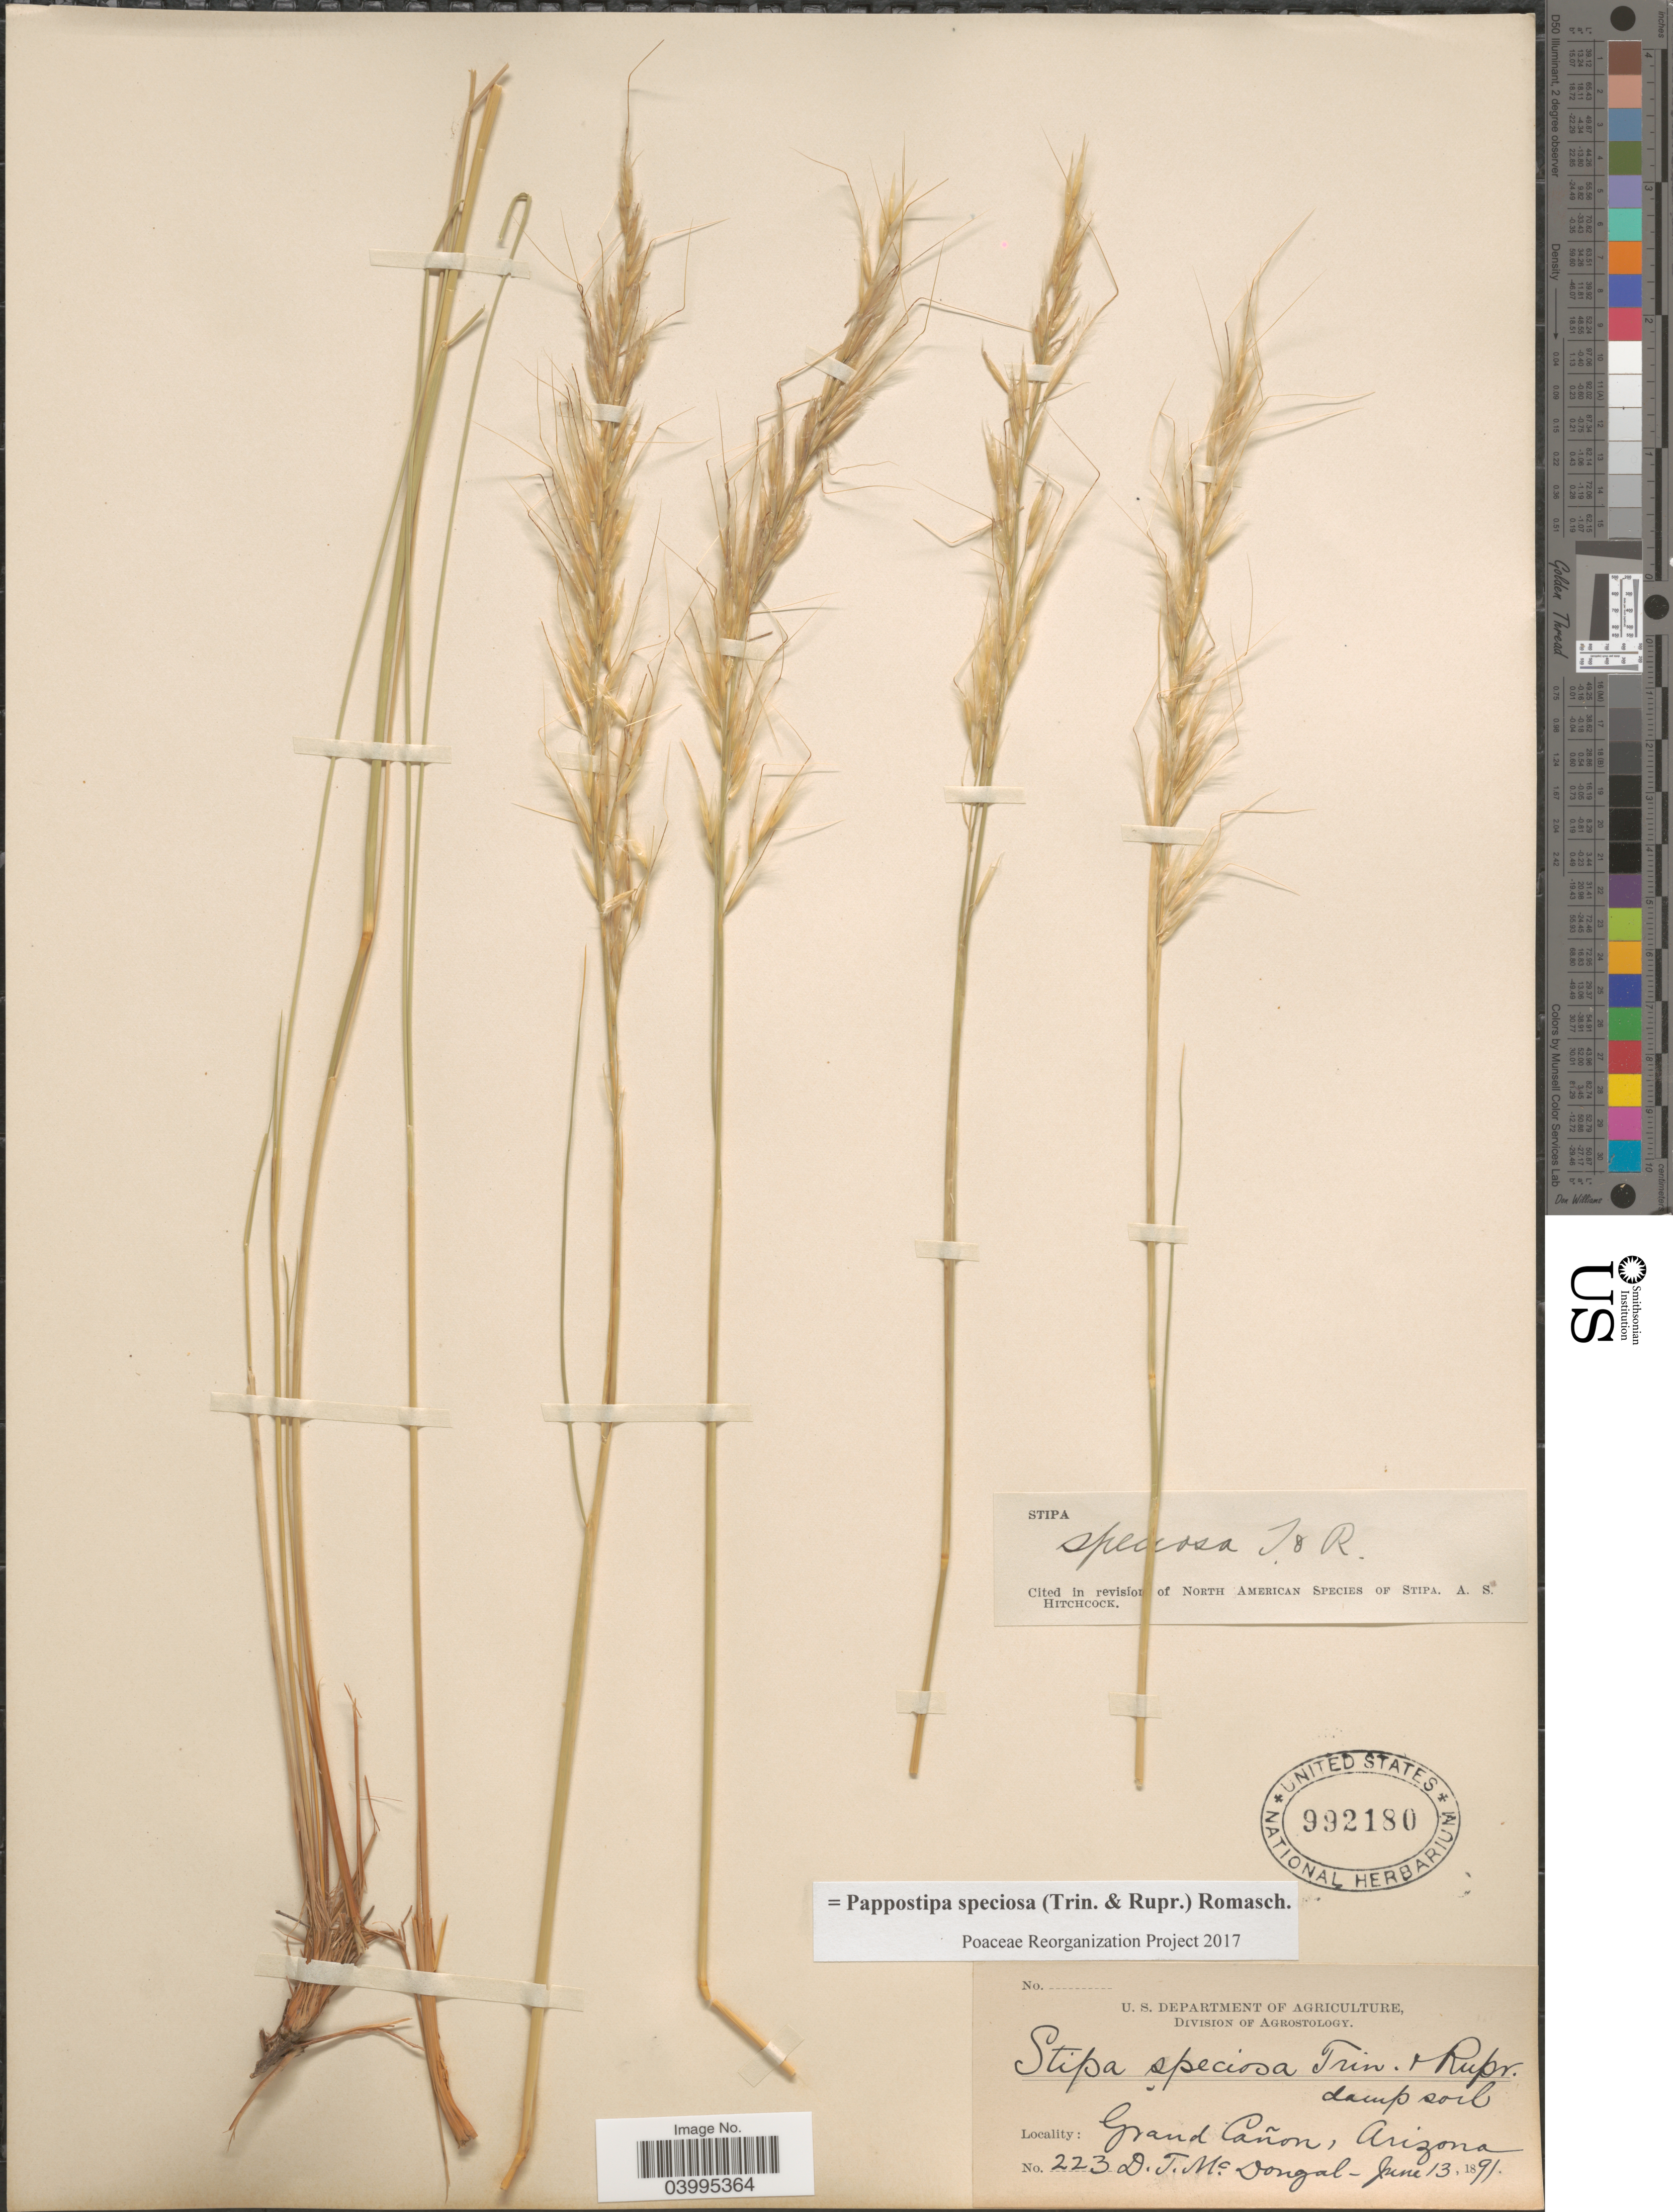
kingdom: Plantae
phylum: Tracheophyta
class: Liliopsida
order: Poales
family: Poaceae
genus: Pappostipa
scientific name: Pappostipa speciosa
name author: (Trin. & Rupr.) Romasch.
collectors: D. McDougal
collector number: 223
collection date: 1891-06-13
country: United States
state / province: Arizona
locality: Grand Cañon.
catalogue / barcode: US 992180